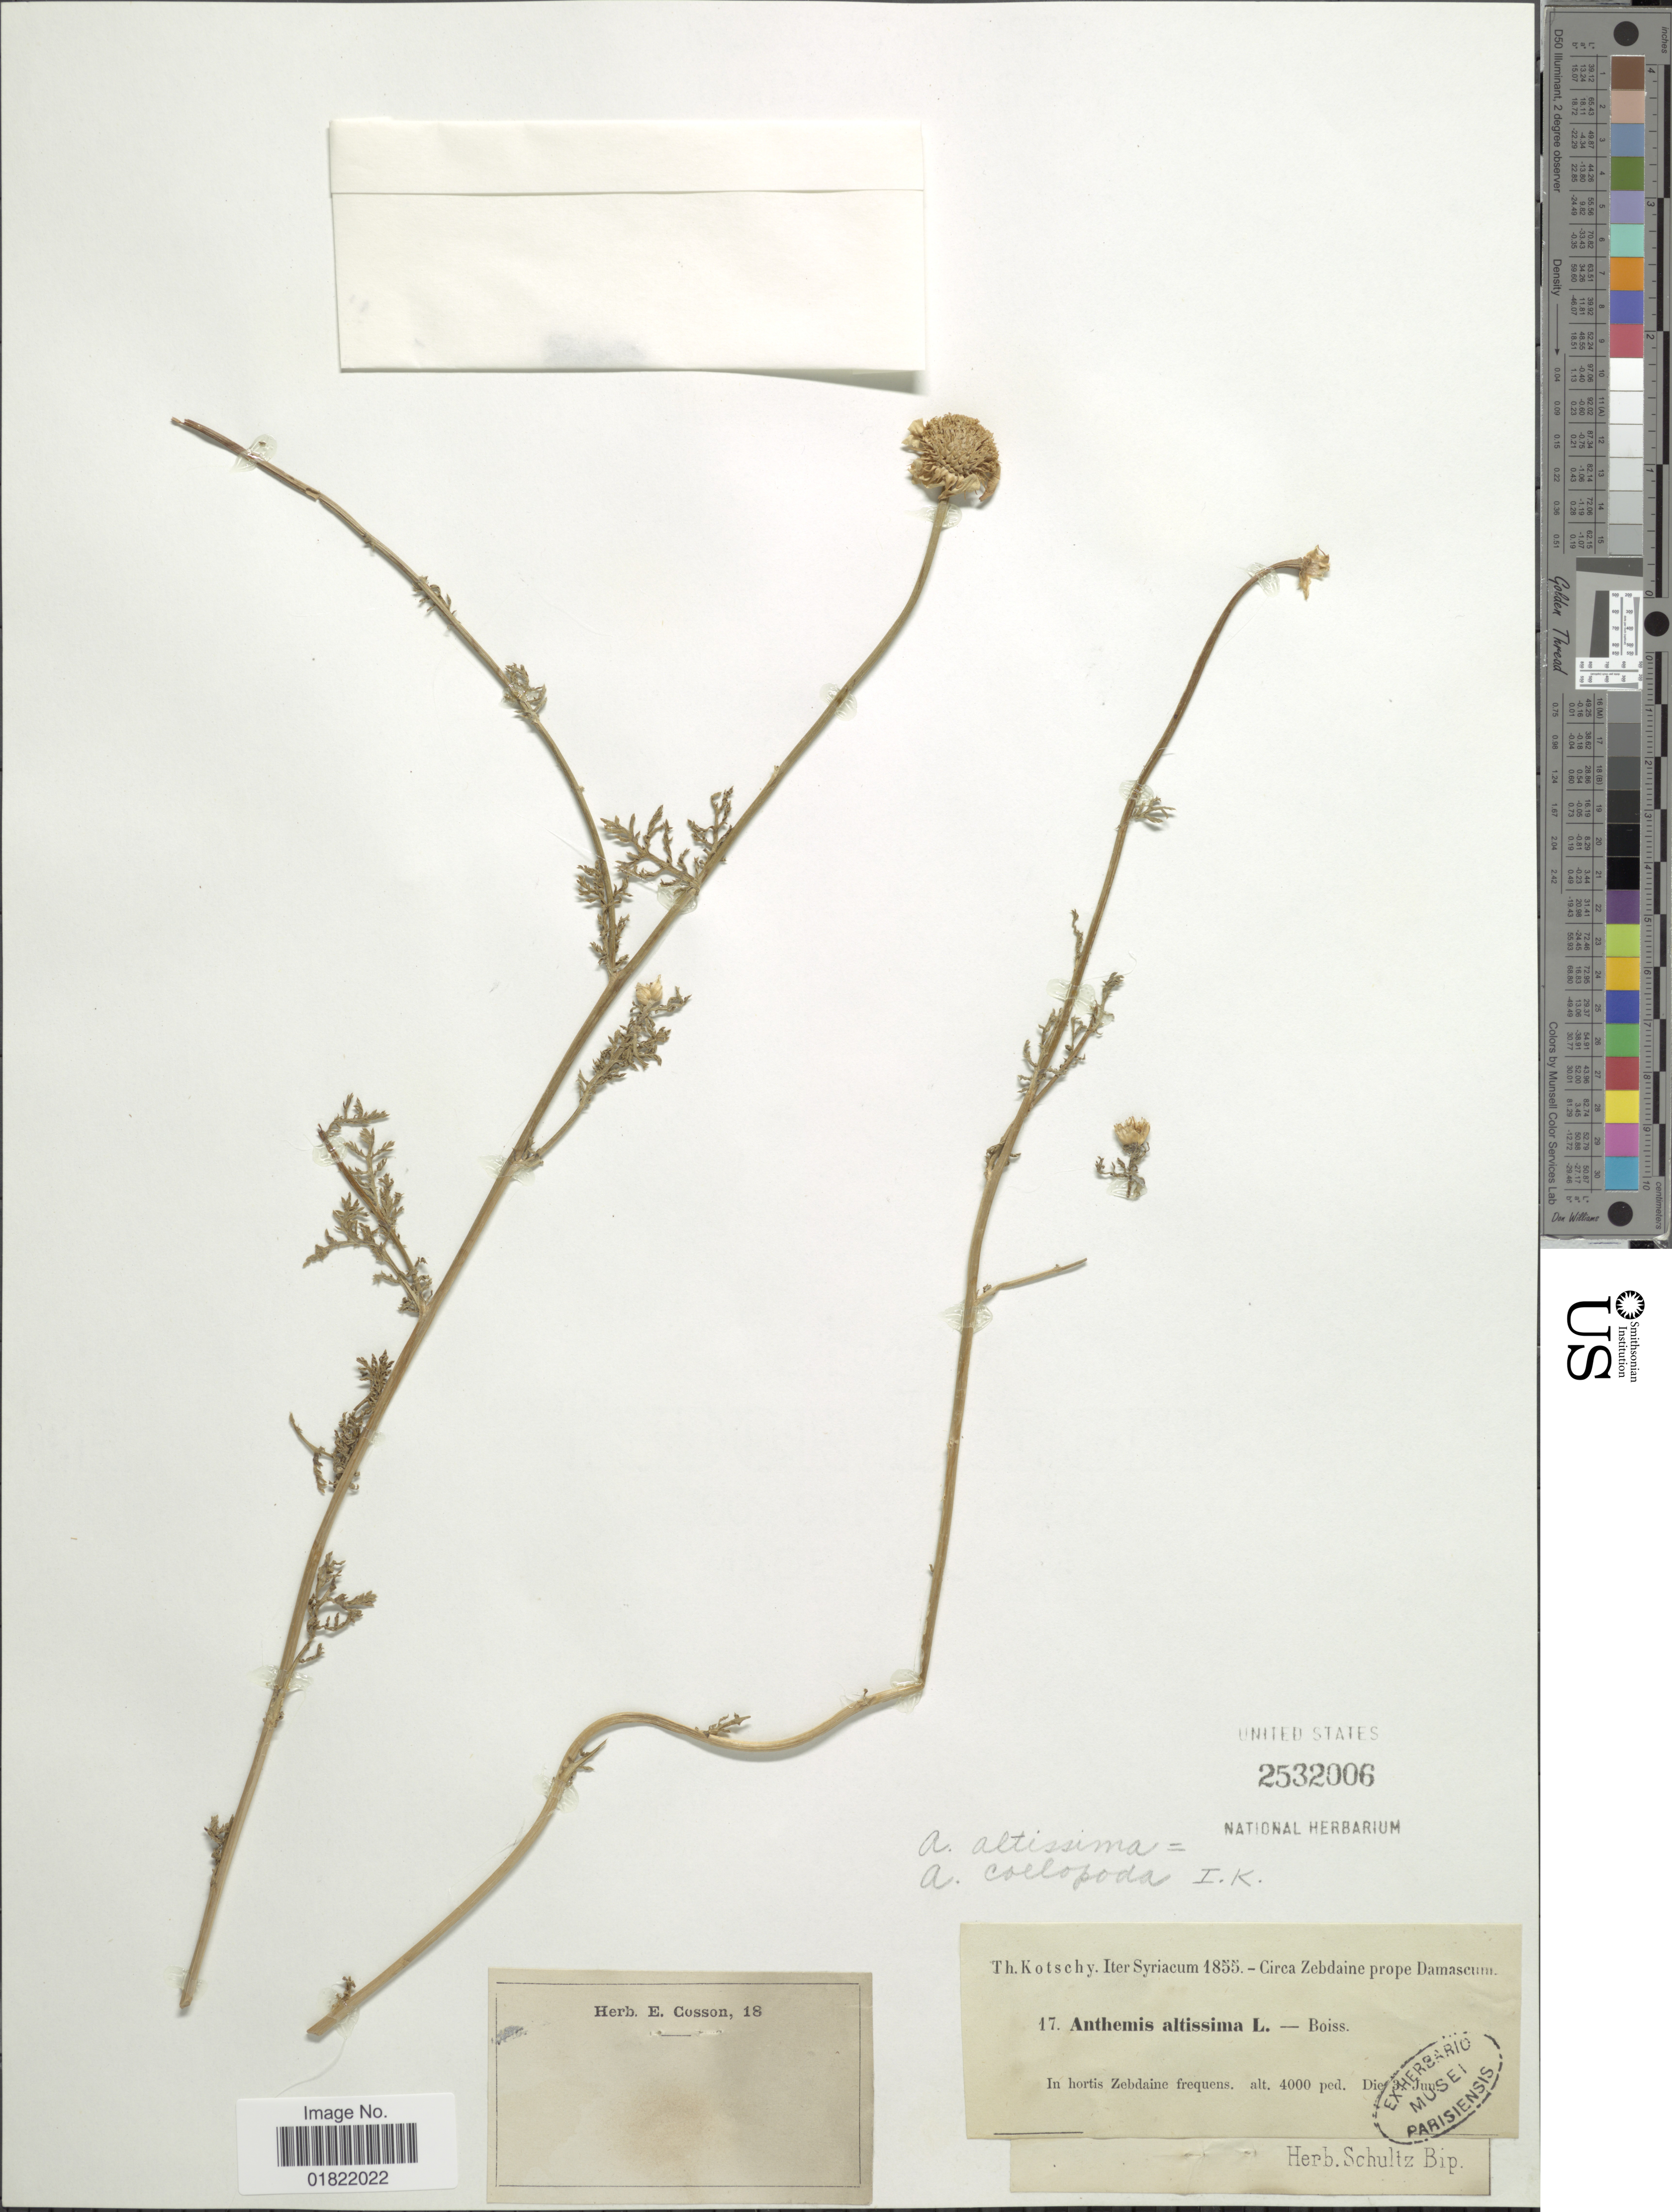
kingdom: Plantae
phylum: Tracheophyta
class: Magnoliopsida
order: Asterales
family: Asteraceae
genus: Anthemis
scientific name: Anthemis coelopoda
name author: Boiss.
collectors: K. G. Kotschy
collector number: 17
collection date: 1855-06-03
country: Syria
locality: Circa Zebdaine prope Damascum, In hortis Zebdaine frequens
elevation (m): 1219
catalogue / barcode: US 2532006